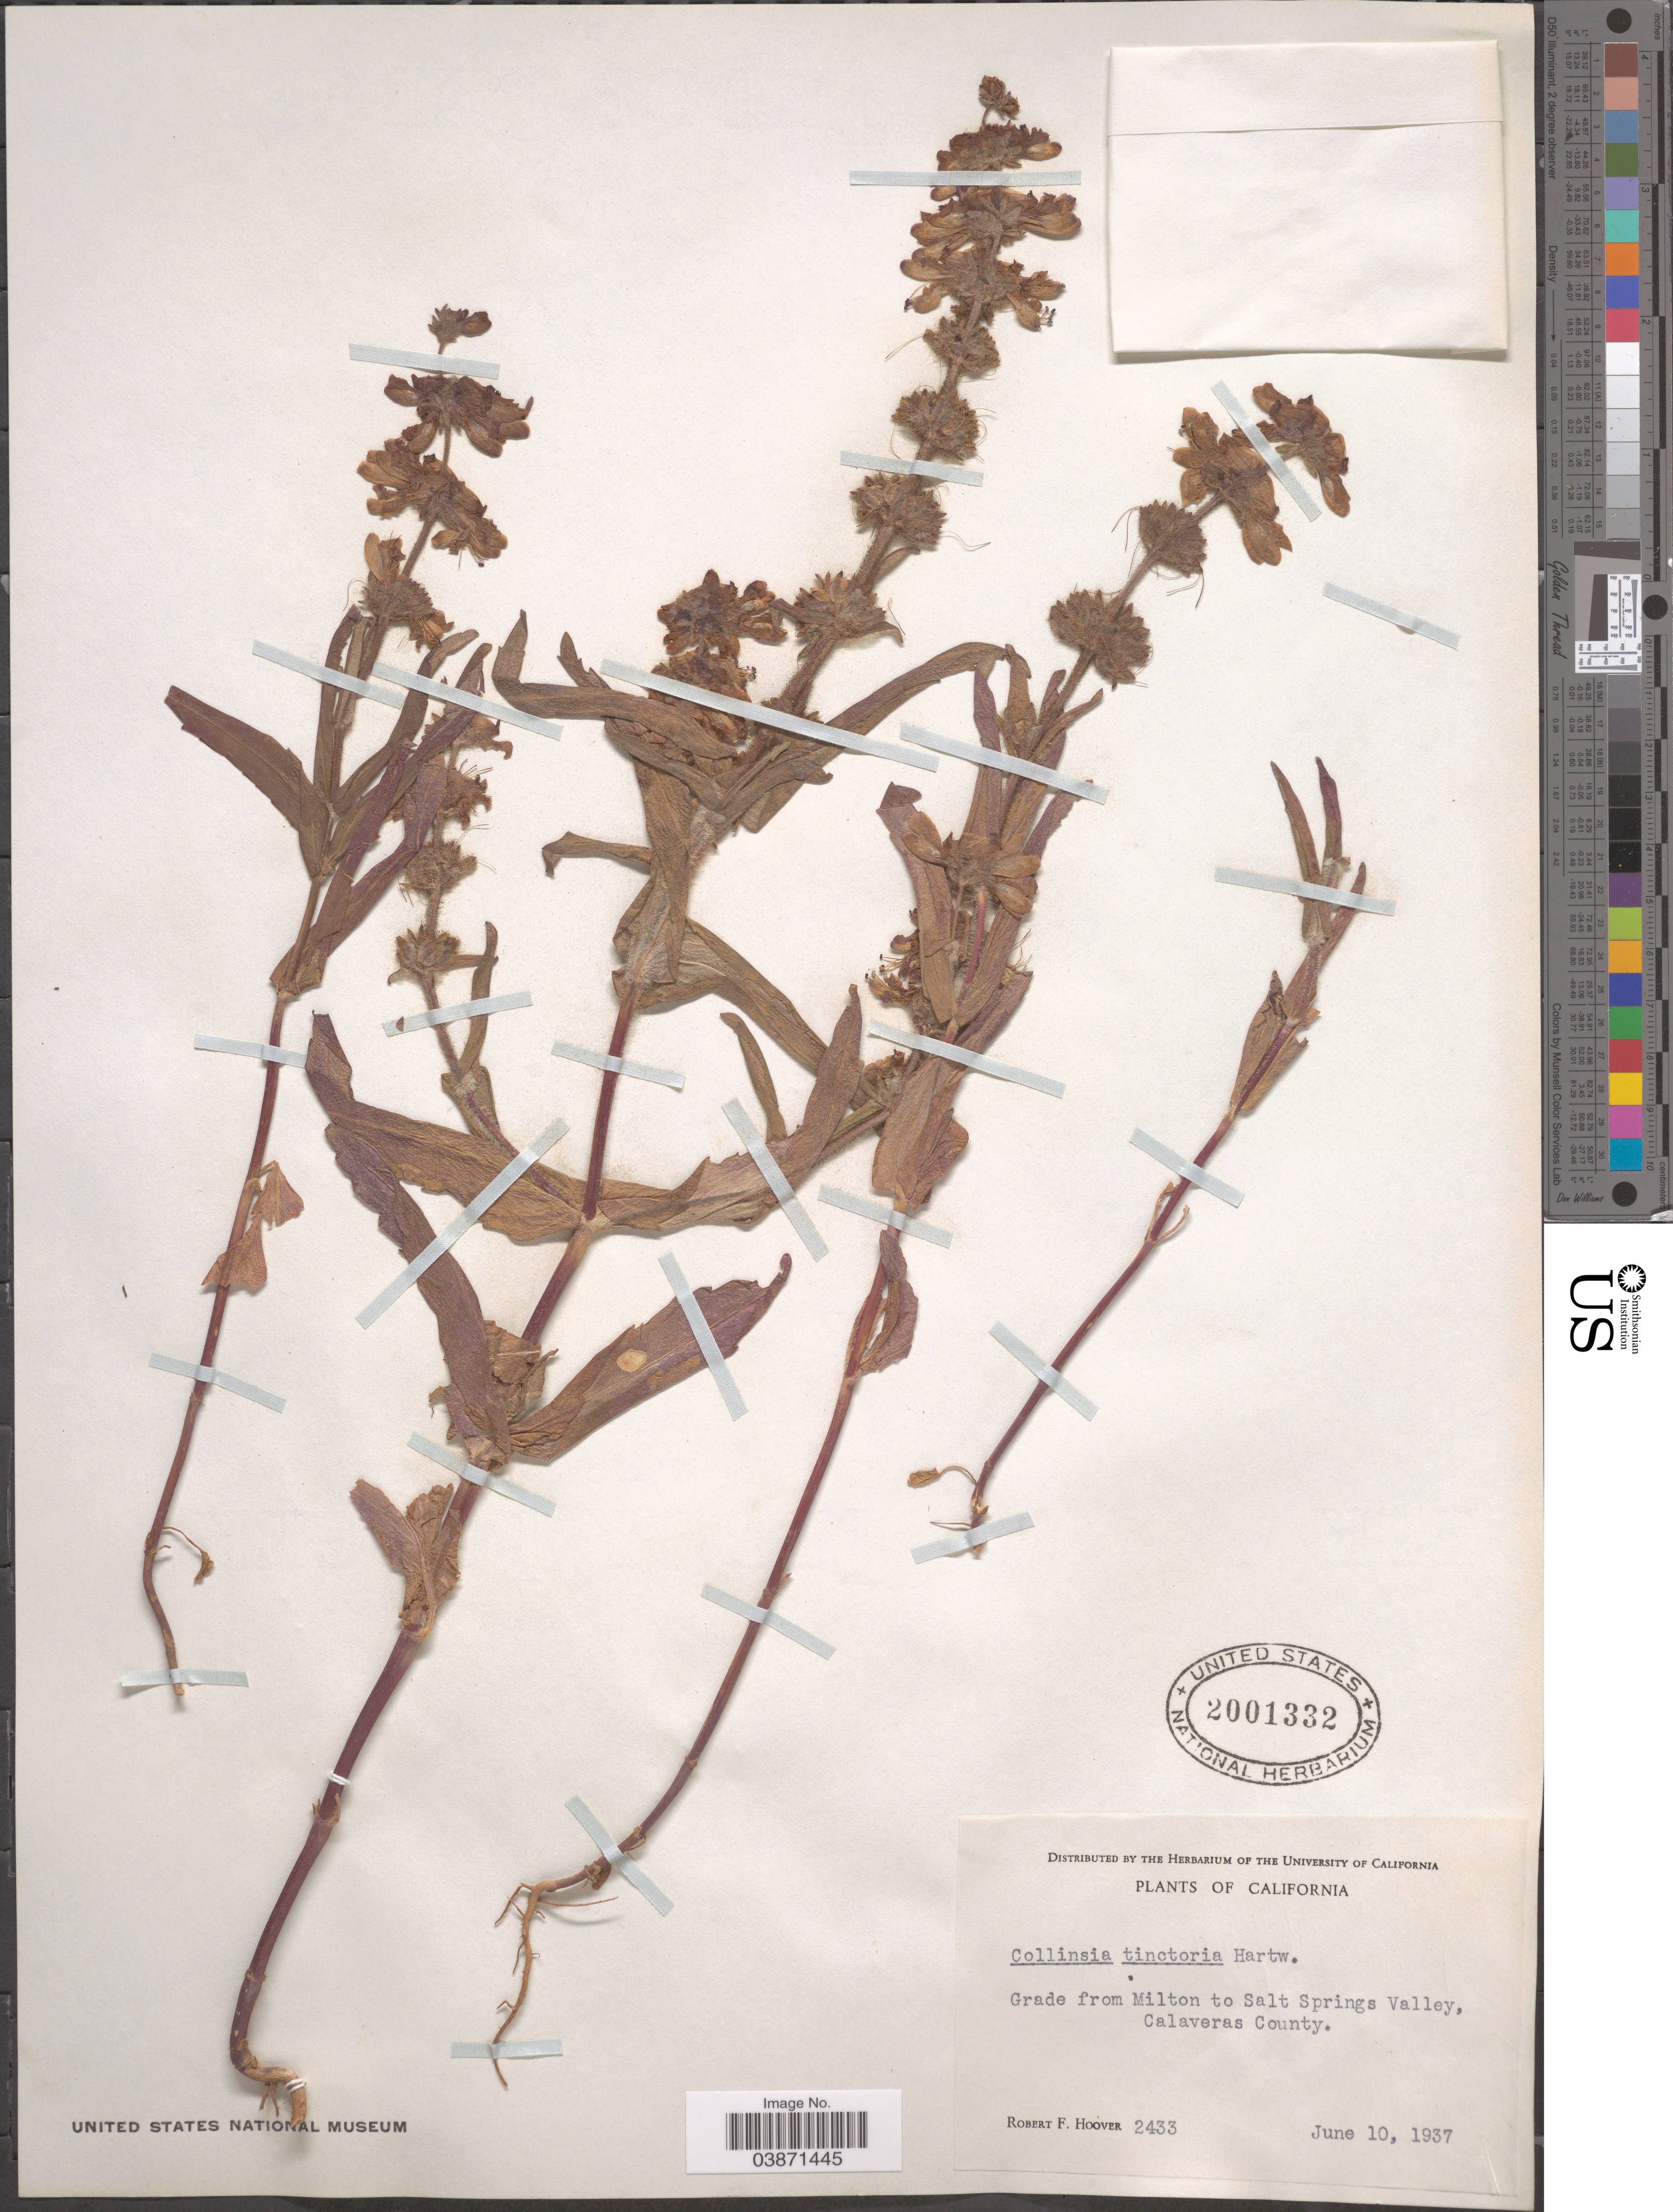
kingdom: Plantae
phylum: Tracheophyta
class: Magnoliopsida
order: Lamiales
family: Plantaginaceae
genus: Collinsia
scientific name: Collinsia tinctoria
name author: Hartw. ex Benth.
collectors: R. F. Hoover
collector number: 2433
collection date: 1937-06-10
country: United States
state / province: California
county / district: Calaveras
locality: Grade from Milton to Salt Springs Valley, Calaveras County.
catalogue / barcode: US 2001332